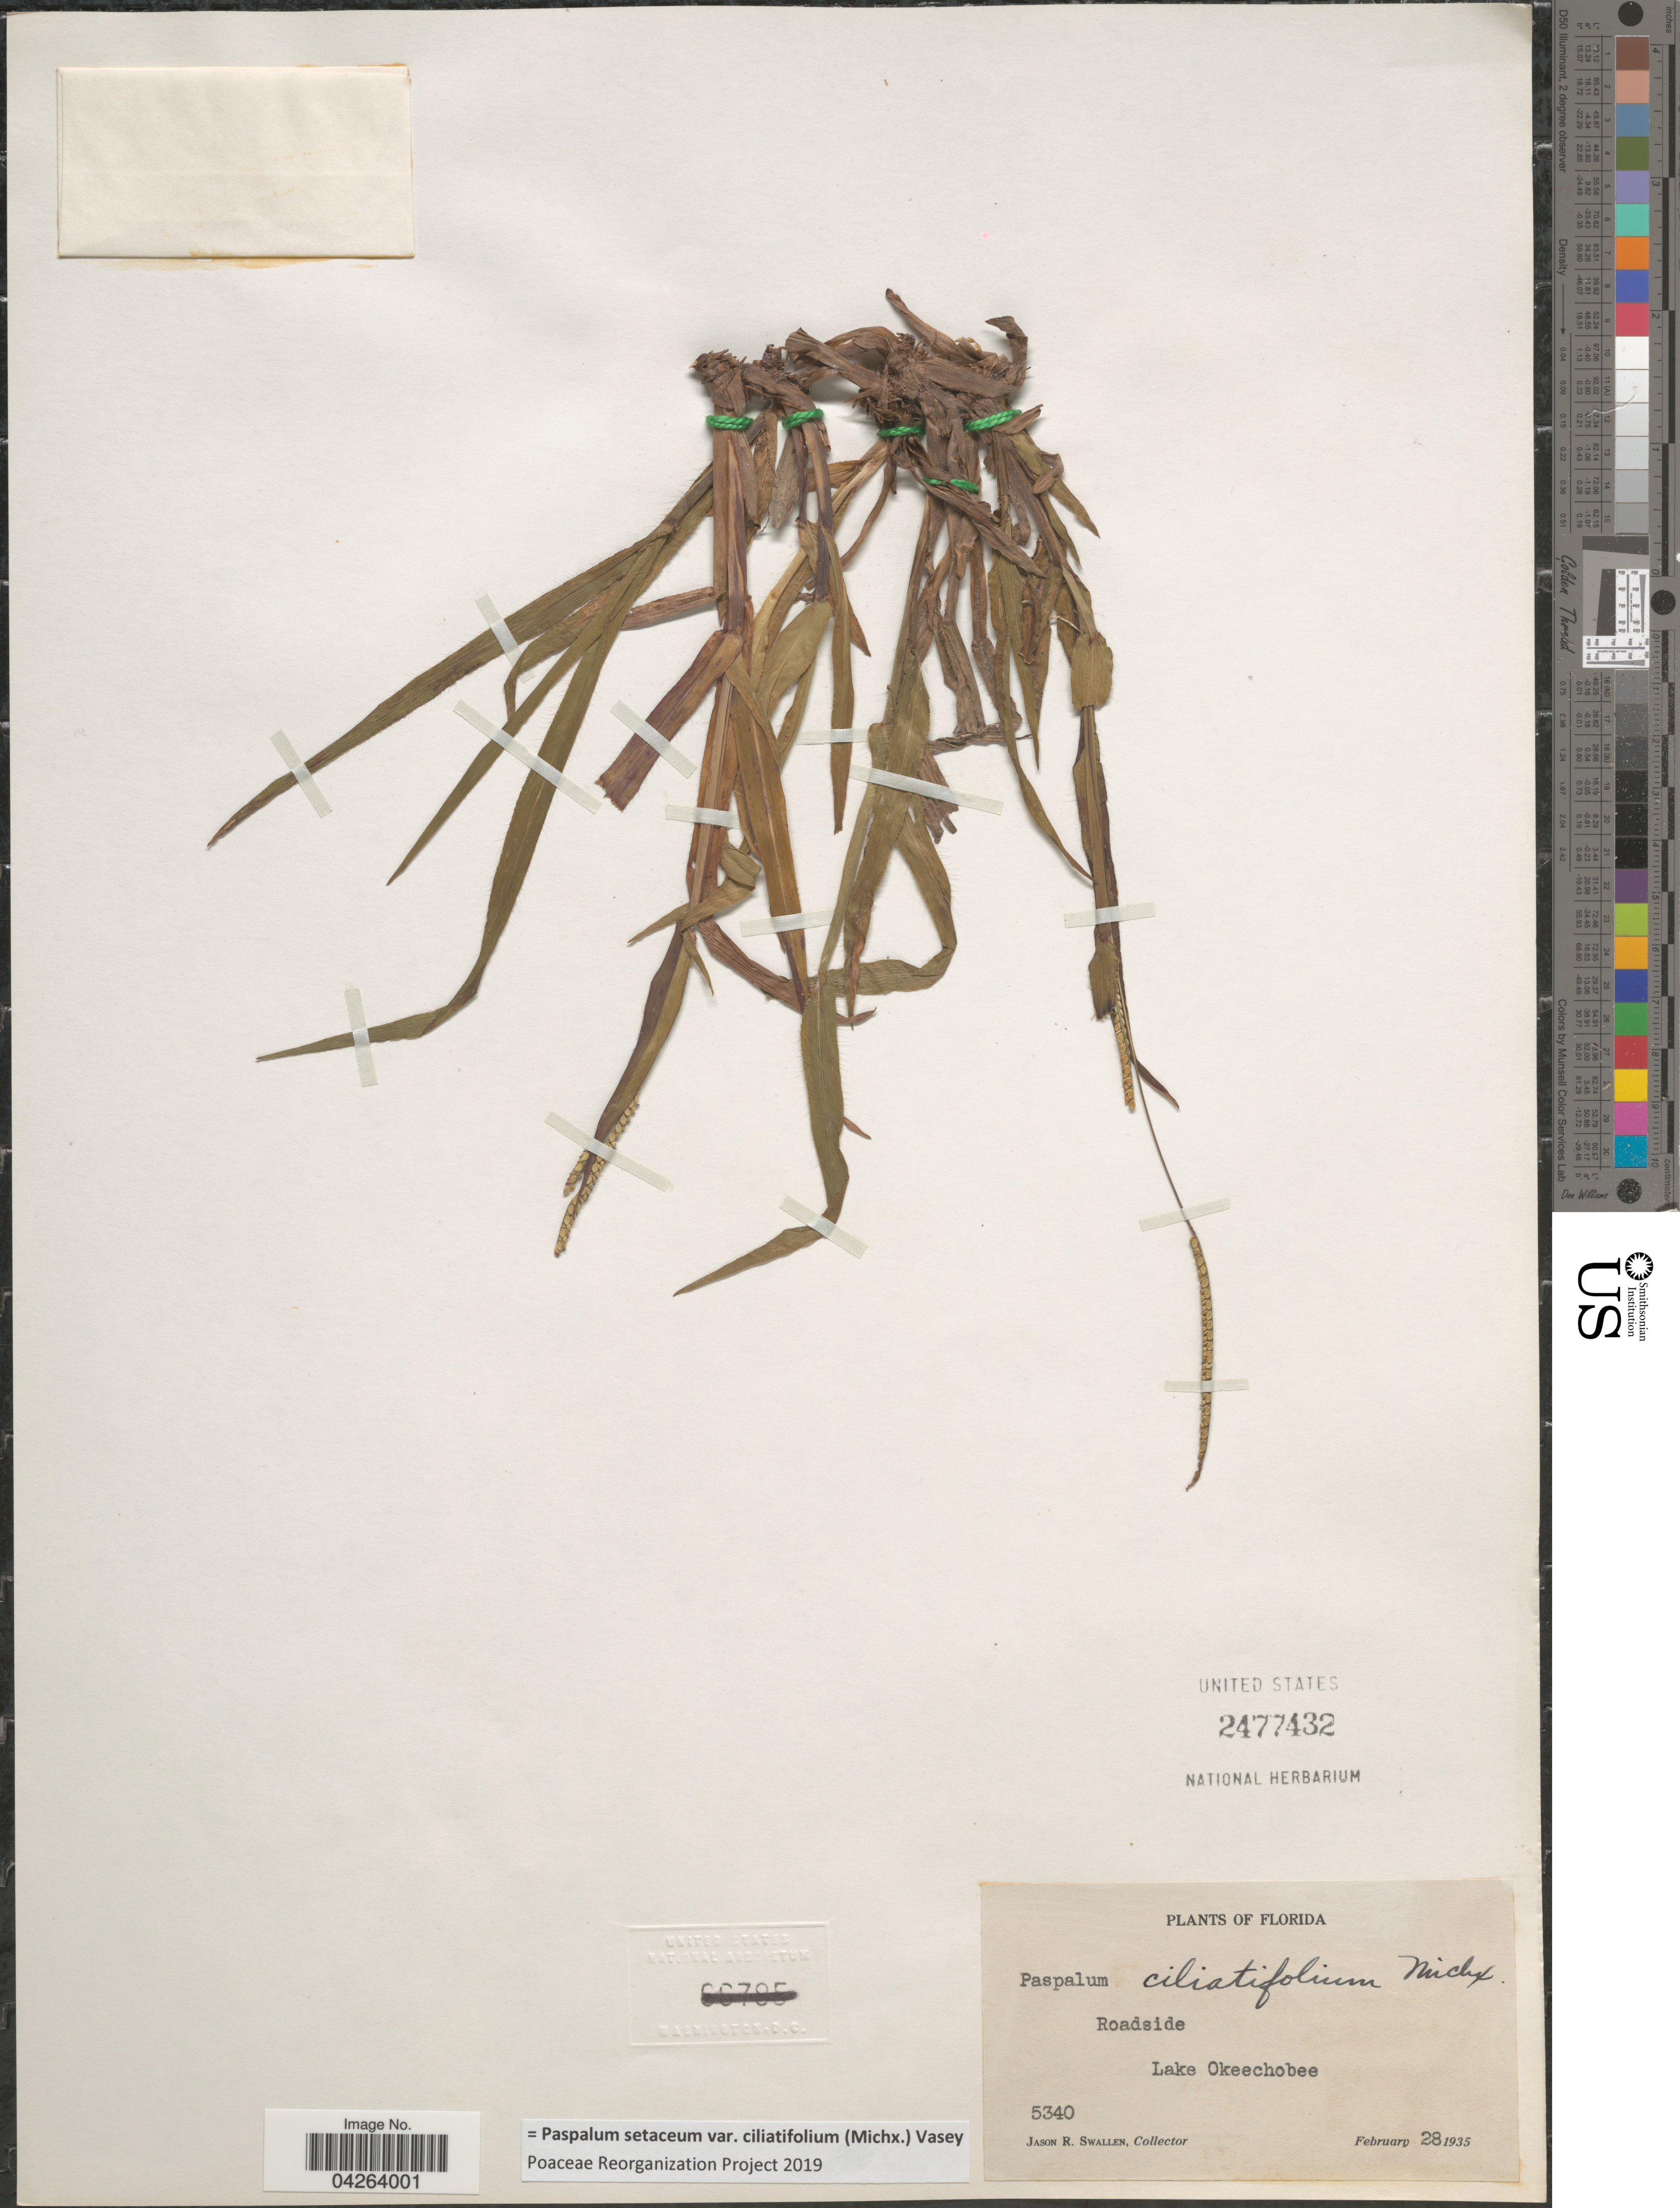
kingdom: Plantae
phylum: Tracheophyta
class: Liliopsida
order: Poales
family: Poaceae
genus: Paspalum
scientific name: Paspalum setaceum var. ciliatifolium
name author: (Michx.) Vasey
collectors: J. R. Swallen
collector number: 5340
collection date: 1935-02-28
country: United States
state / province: Florida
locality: Roadside. Lake Okeechobee.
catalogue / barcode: US 2477432